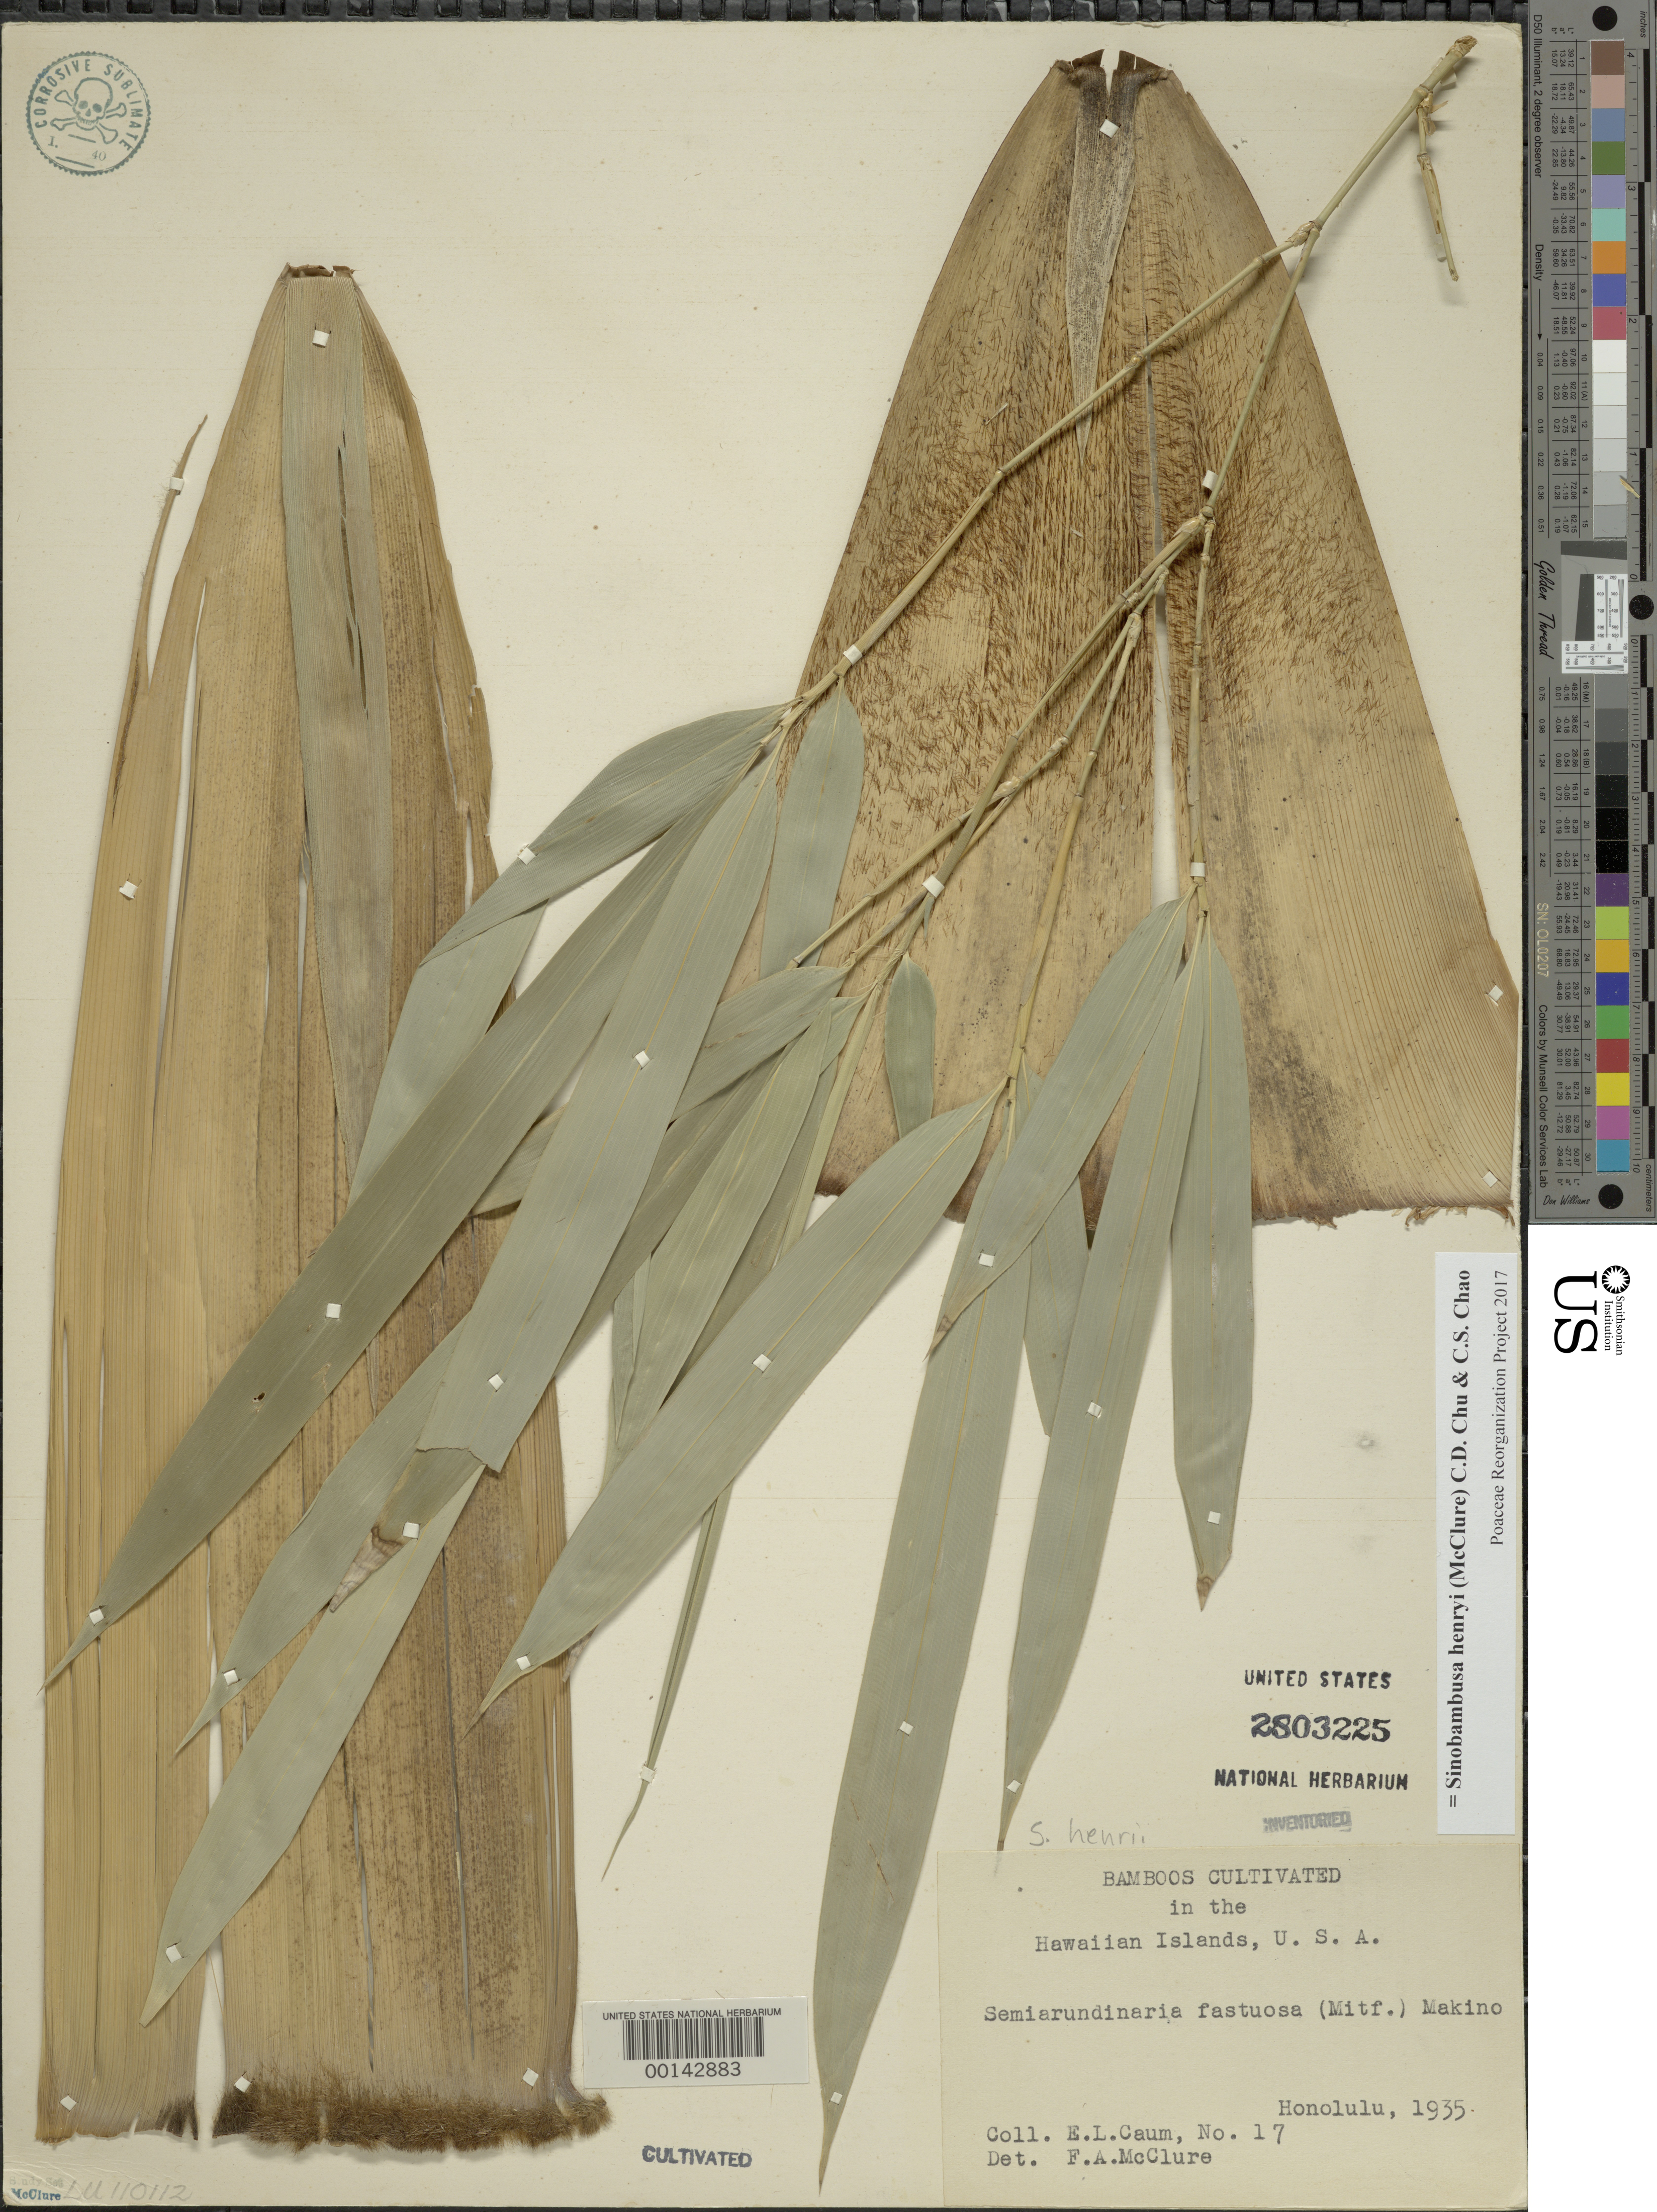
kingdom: Plantae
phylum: Tracheophyta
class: Liliopsida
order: Poales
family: Poaceae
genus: Sinobambusa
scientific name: Sinobambusa henryi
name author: (McClure) C.D. Chu & C.S. Chao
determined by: Poaceae Reorganization Project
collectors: E. L. Caum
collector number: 17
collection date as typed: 1935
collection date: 1935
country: United States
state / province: Hawaii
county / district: Honolulu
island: Oahu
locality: Honolulu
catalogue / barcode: US 2803225